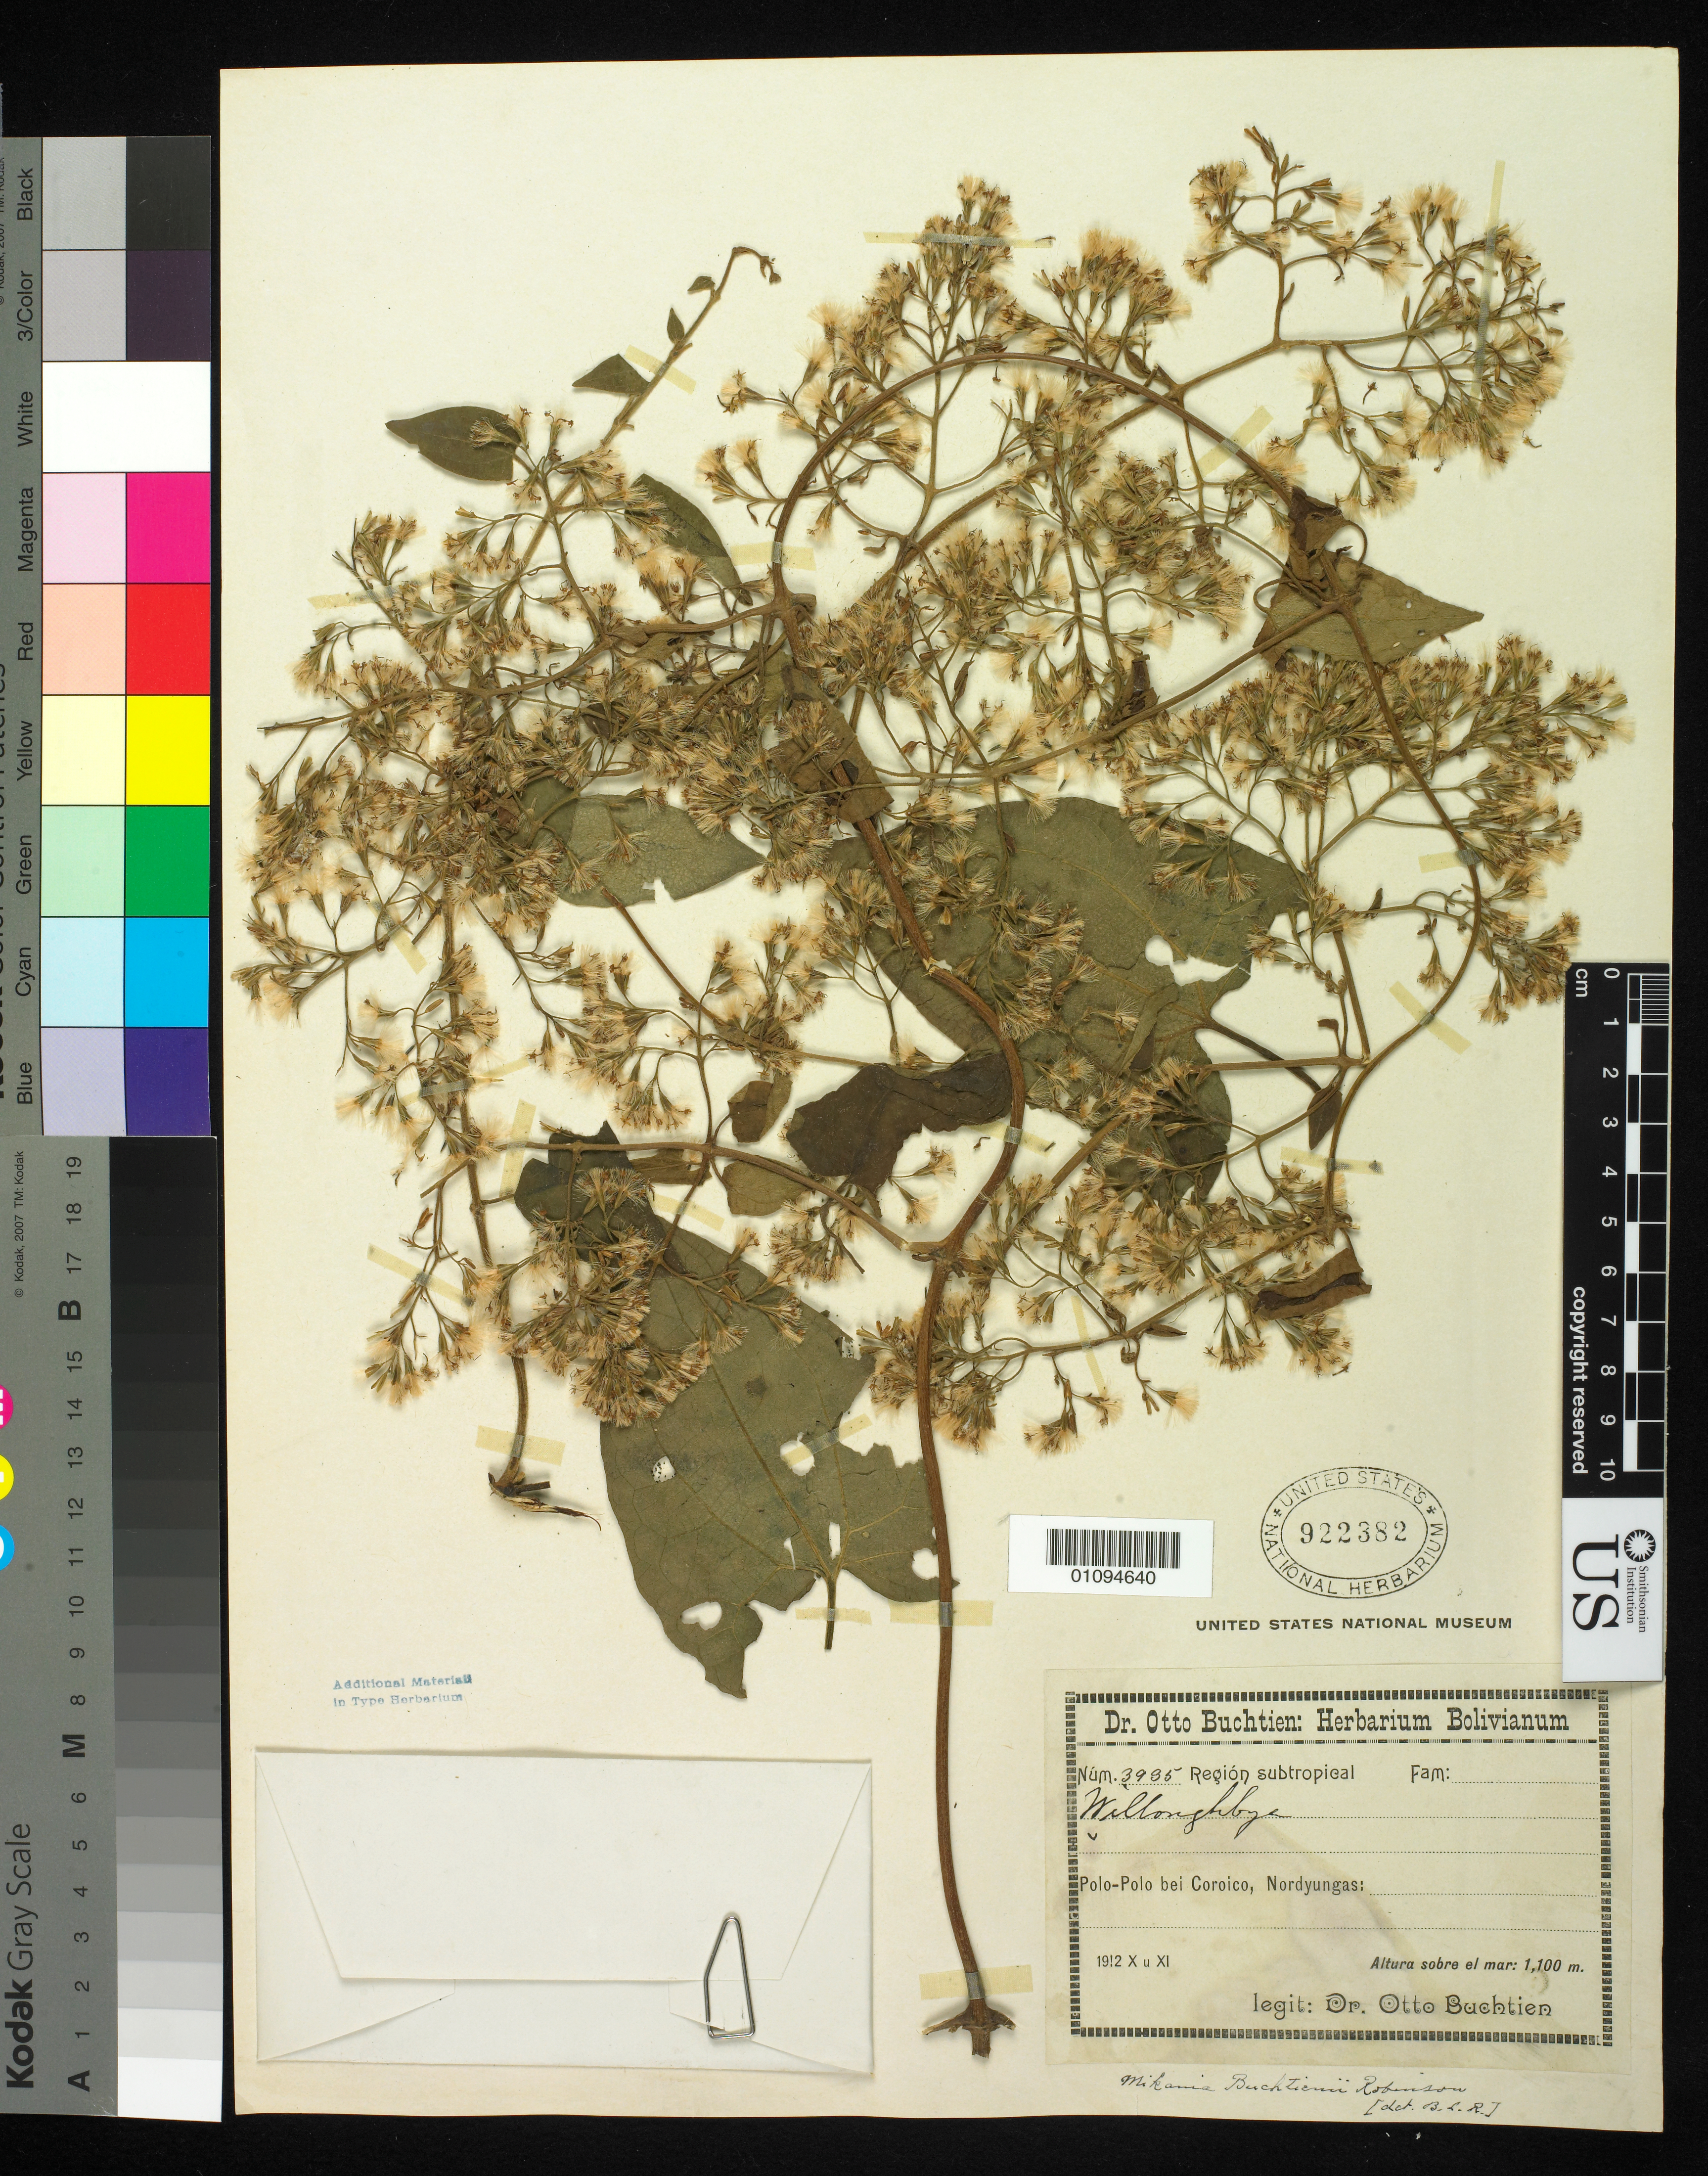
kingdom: Plantae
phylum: Tracheophyta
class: Magnoliopsida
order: Asterales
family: Asteraceae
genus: Mikania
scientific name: Mikania buchtienii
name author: B.L. Rob.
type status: Isotype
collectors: O. Buchtien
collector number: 3935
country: Bolivia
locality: Polo-Polo near Coroico, nord yungas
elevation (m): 1100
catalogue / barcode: US 922382